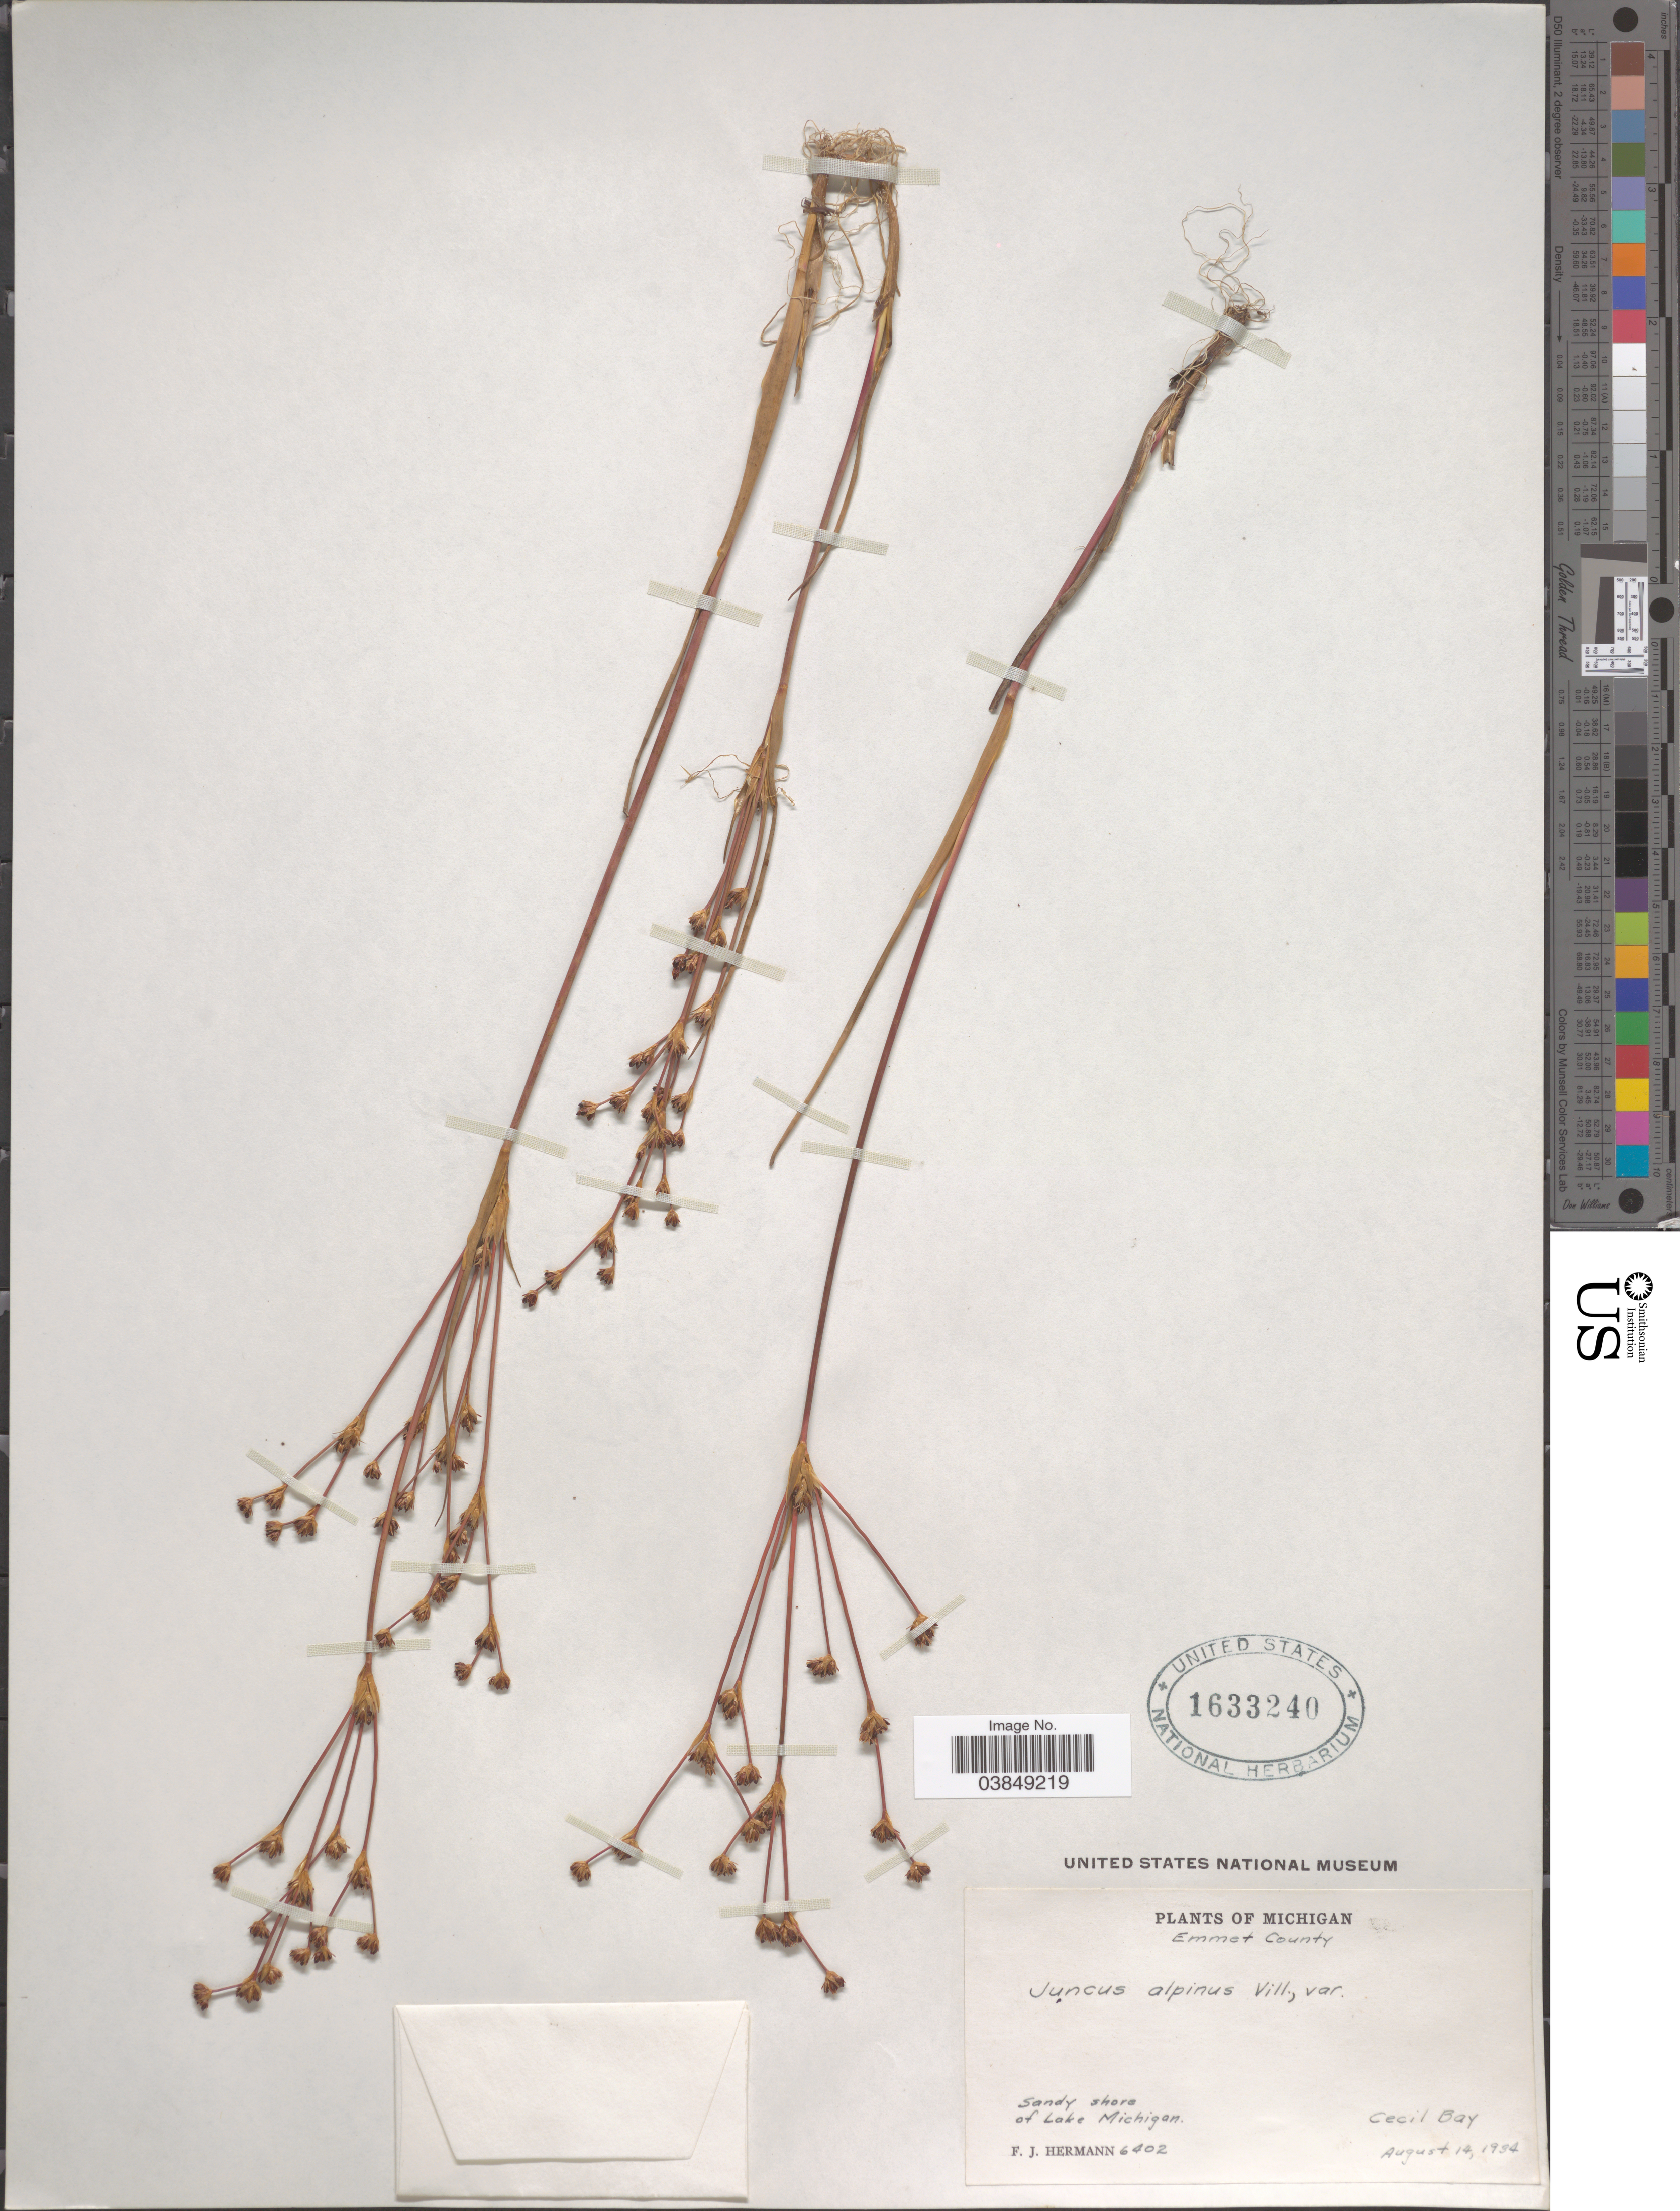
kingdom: Plantae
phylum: Tracheophyta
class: Liliopsida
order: Poales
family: Juncaceae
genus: Juncus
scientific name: Juncus alpinus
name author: Vill.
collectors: F. J. Hermann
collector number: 6402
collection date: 1934-08-14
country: United States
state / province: Michigan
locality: Emmet County. Sandy shore of Lake Michigan. Cecil Bay.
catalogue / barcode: US 1633240